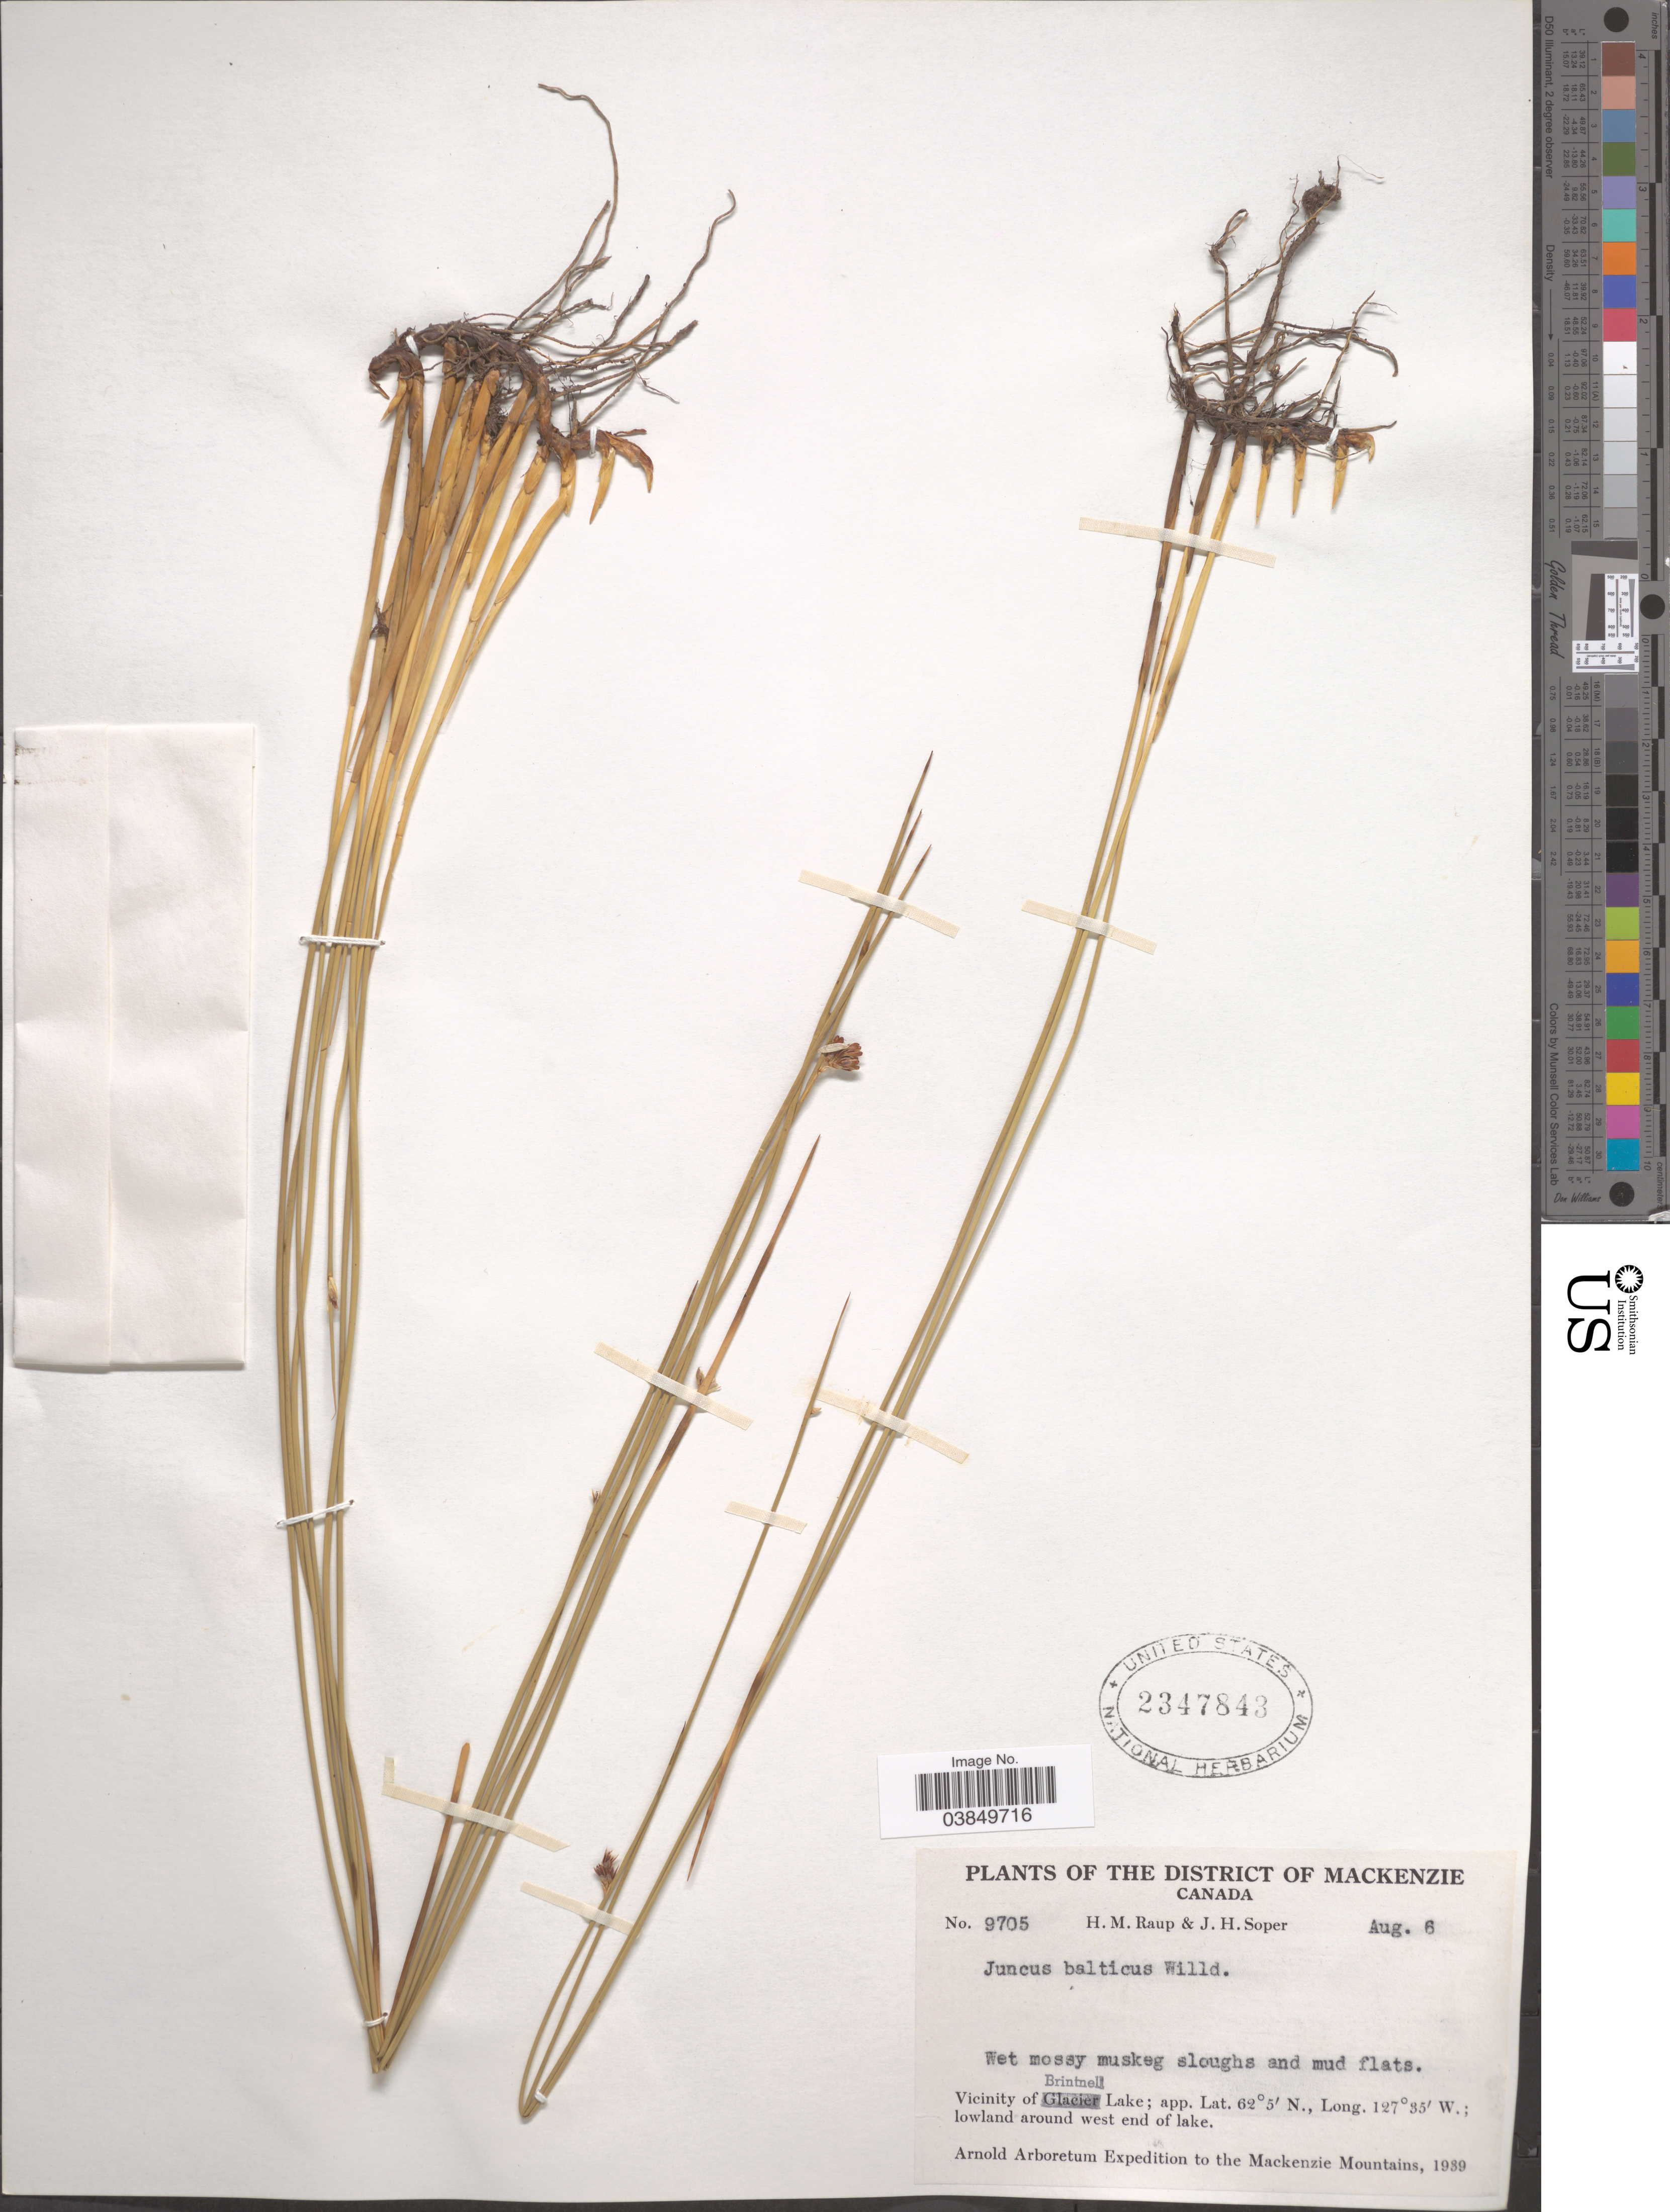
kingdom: Plantae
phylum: Tracheophyta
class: Liliopsida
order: Poales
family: Juncaceae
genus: Juncus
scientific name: Juncus balticus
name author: Willd.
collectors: H. Raup & J. H. Soper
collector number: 9705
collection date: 1939-08-06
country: Canada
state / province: Alberta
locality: District of Mackenzie. Vicinity of Brintnell Lake. Mackenzie Mountains.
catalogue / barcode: US 2347843